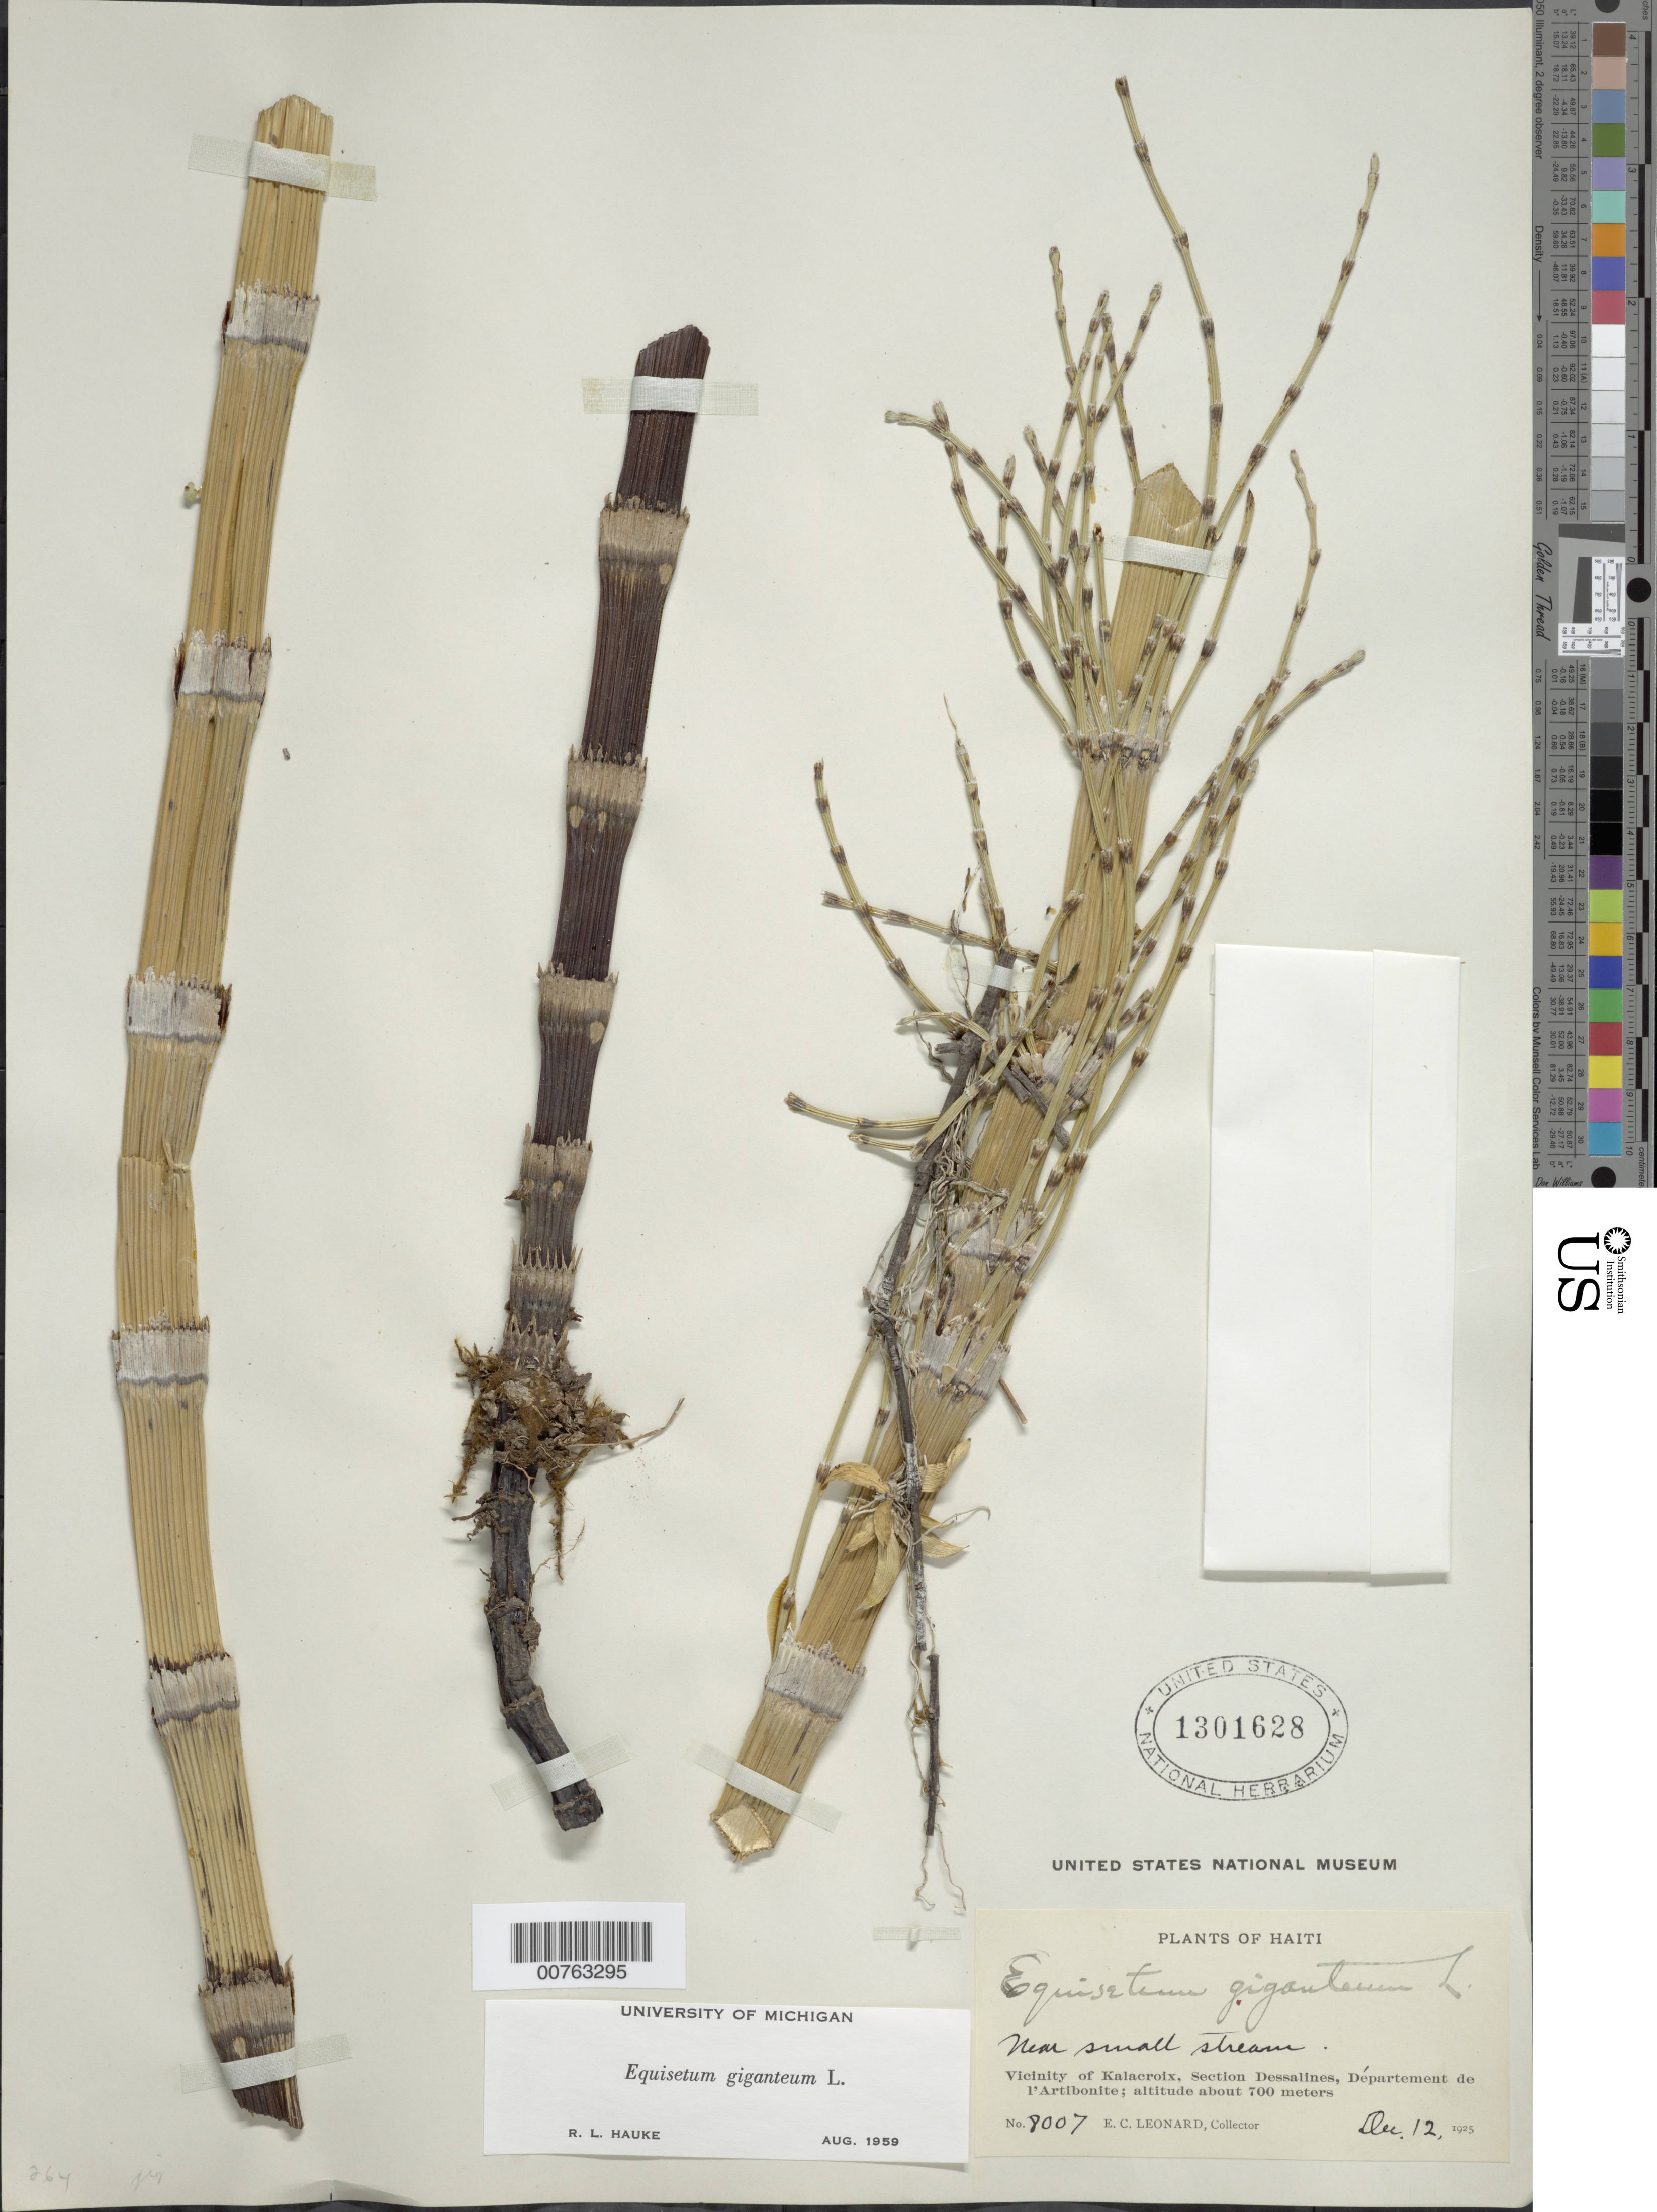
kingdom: Plantae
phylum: Tracheophyta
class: Polypodiopsida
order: Equisetales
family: Equisetaceae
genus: Equisetum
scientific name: Equisetum giganteum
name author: L.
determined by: Hauke, R. L.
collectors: E. C. Leonard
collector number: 8007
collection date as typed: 12 Dec 1925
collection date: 1925-12-12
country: Haiti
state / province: Artibonite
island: Hispaniola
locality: Vicinity of Kalacroix, Section Dessalines, Departement de l'Artibonite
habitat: Near small stream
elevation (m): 700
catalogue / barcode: US 1301628